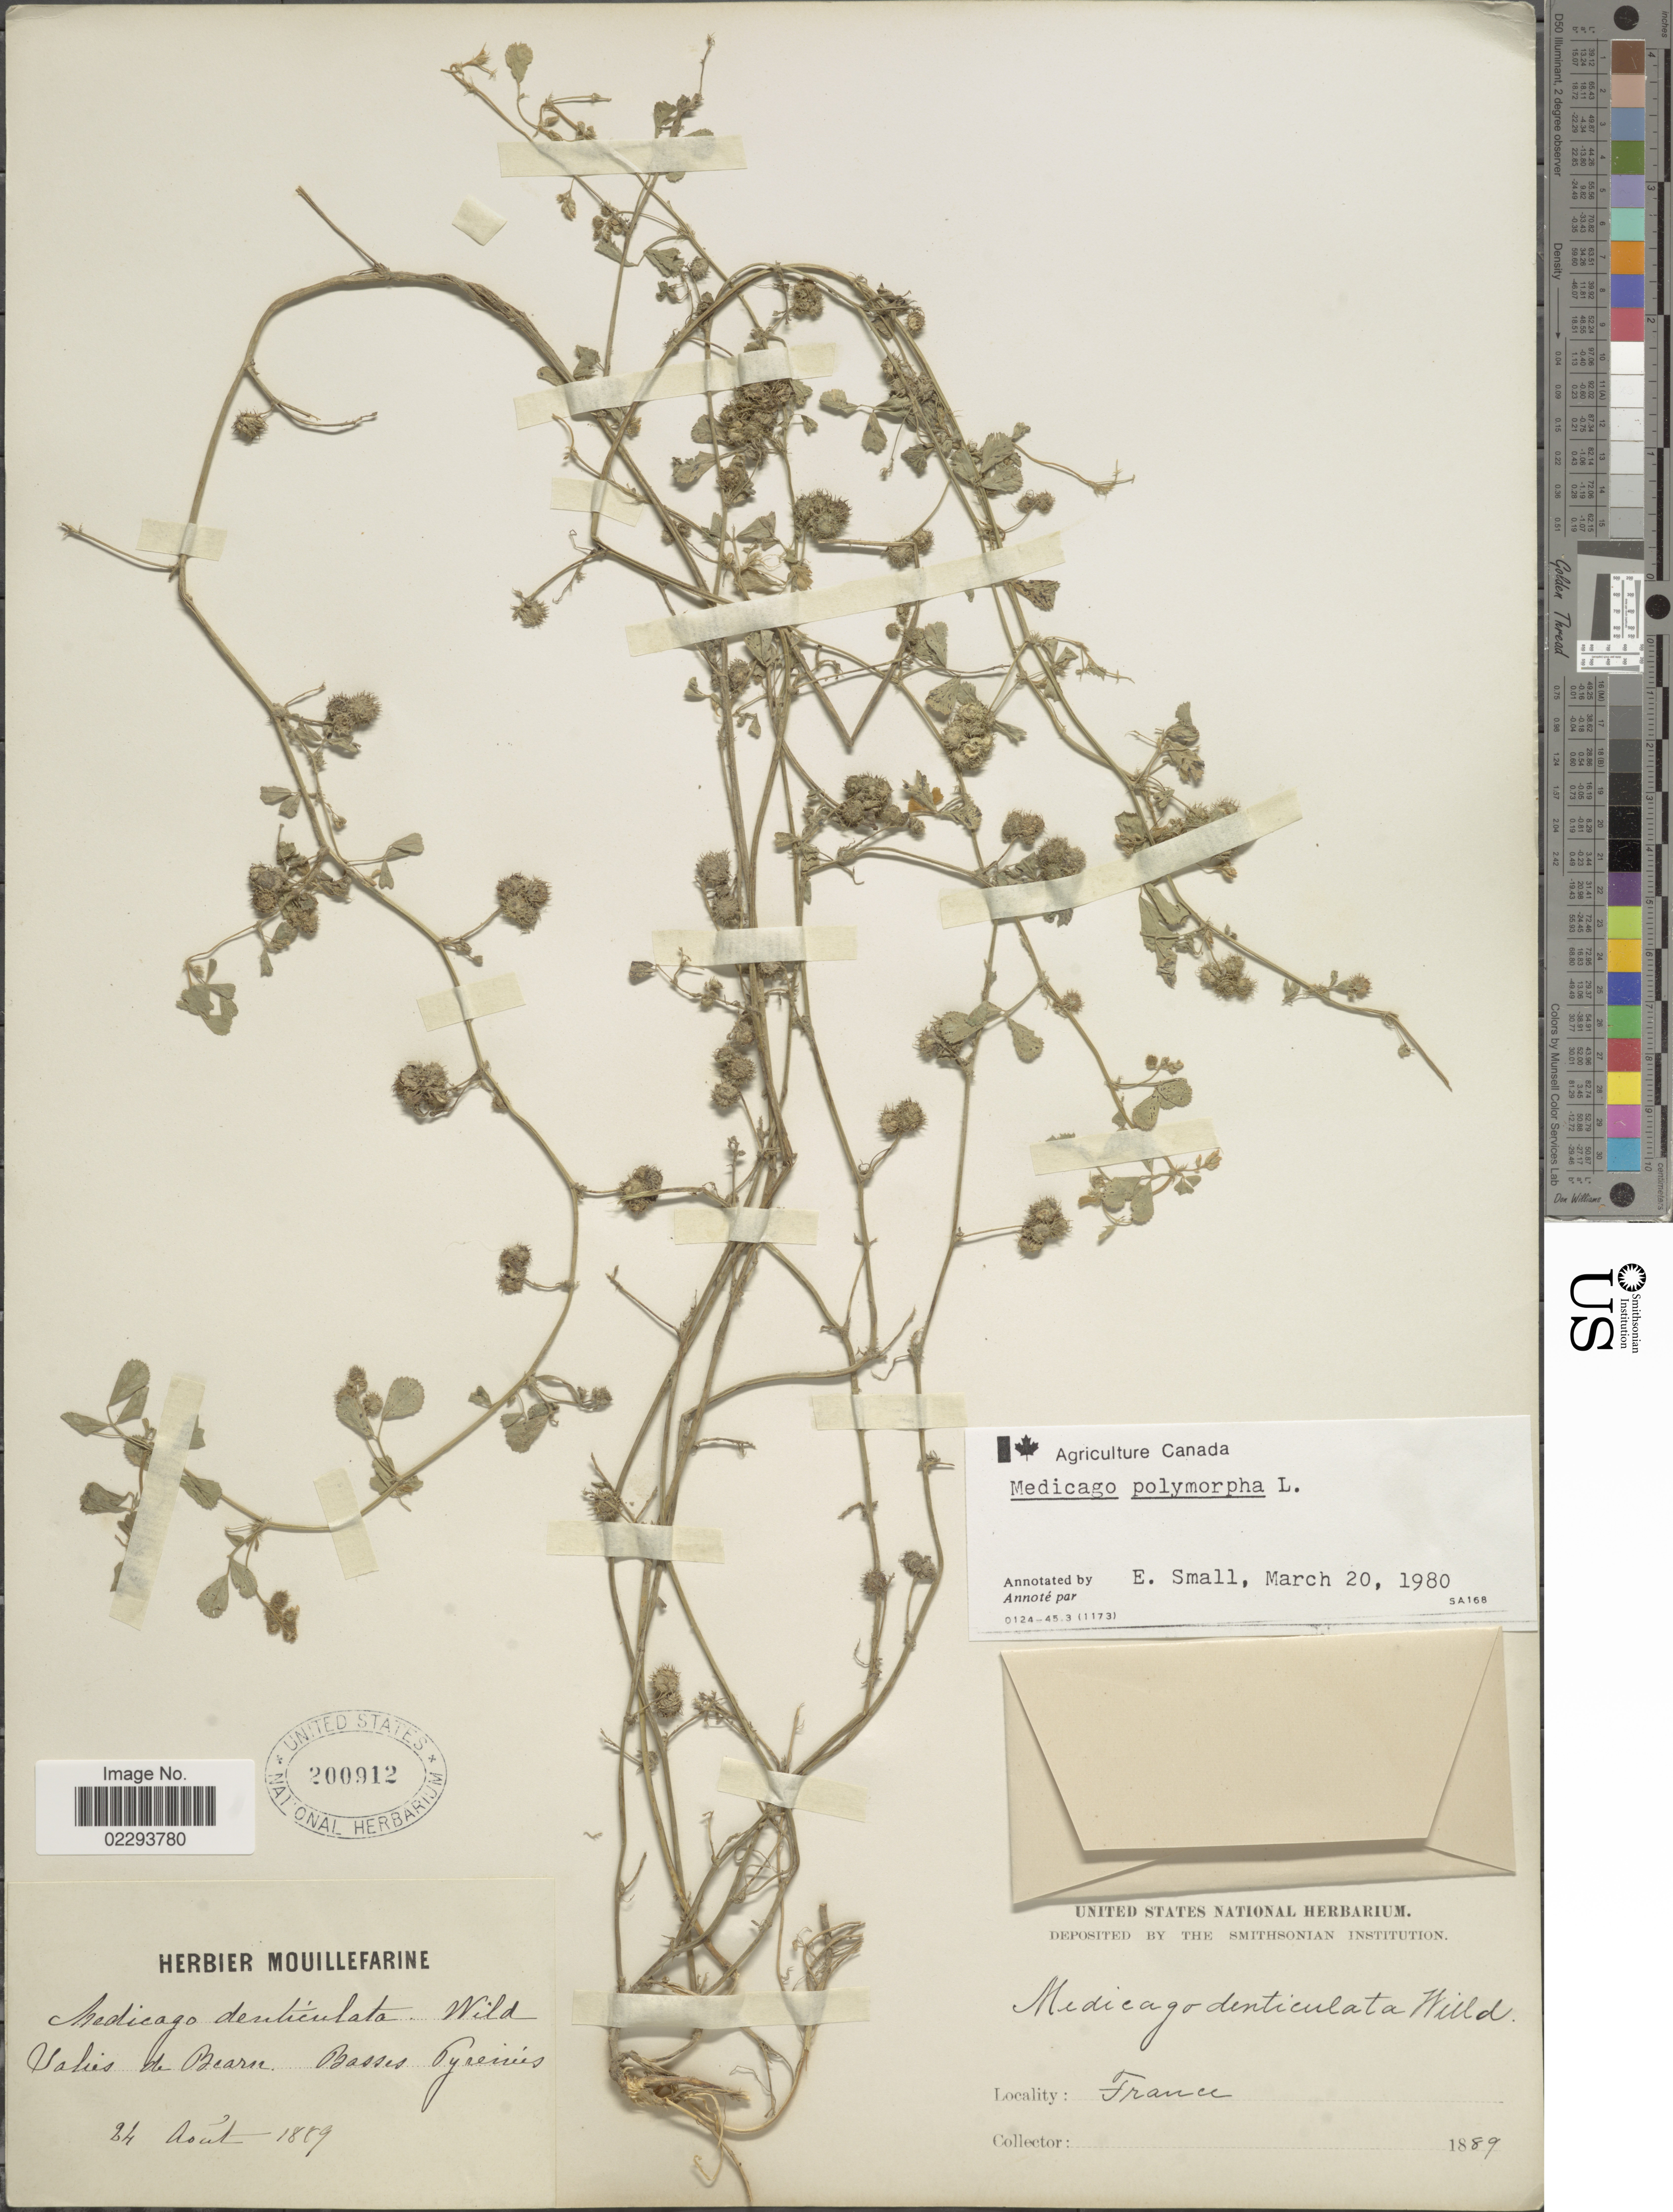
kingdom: Plantae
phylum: Tracheophyta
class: Magnoliopsida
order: Fabales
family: Fabaceae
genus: Medicago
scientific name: Medicago polymorpha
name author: L.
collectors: ex herb. Mouillefarine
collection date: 1889-08-24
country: France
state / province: Nouvelle-Aquitaine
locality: Sailes de Béarn, Basses Pyrénées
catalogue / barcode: US 200912